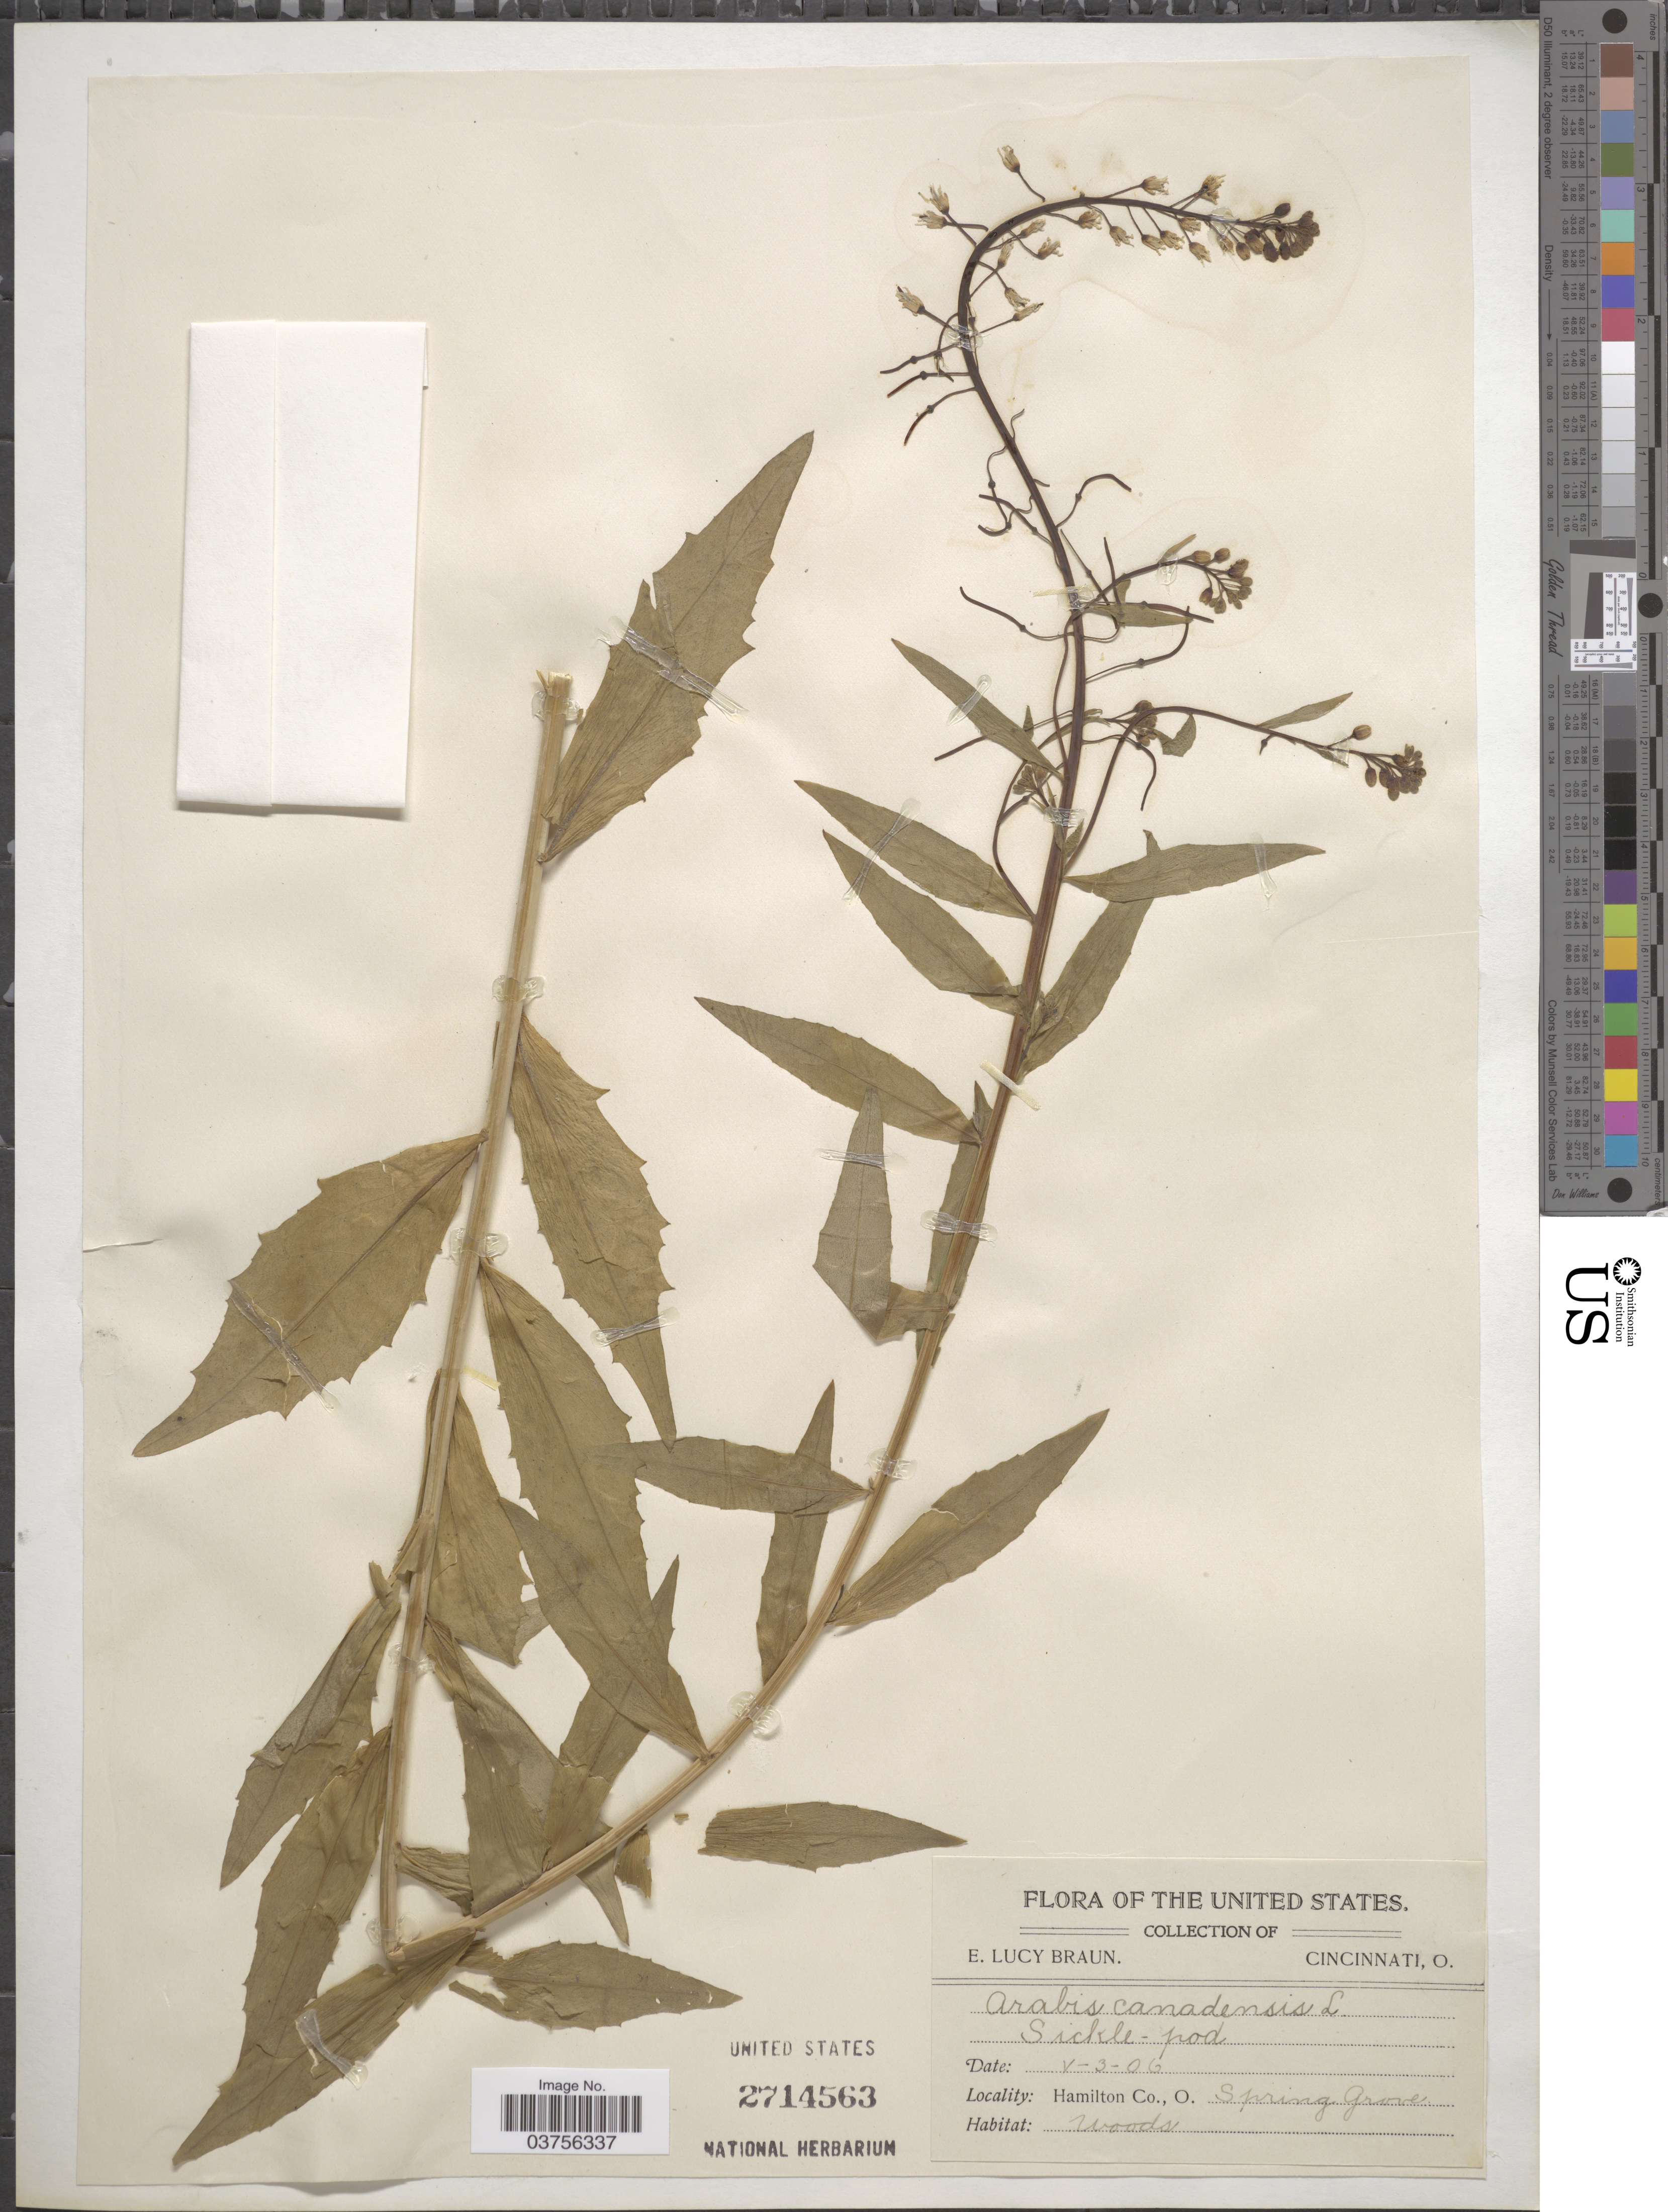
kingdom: Plantae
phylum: Tracheophyta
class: Magnoliopsida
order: Brassicales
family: Brassicaceae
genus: Arabis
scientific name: Arabis canadensis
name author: L.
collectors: E. L. Braun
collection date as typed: Transcribed d/m/y: 3/5/6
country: United States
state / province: Ohio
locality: Hamilton Co. Spring Grove.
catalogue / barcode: US 2714563